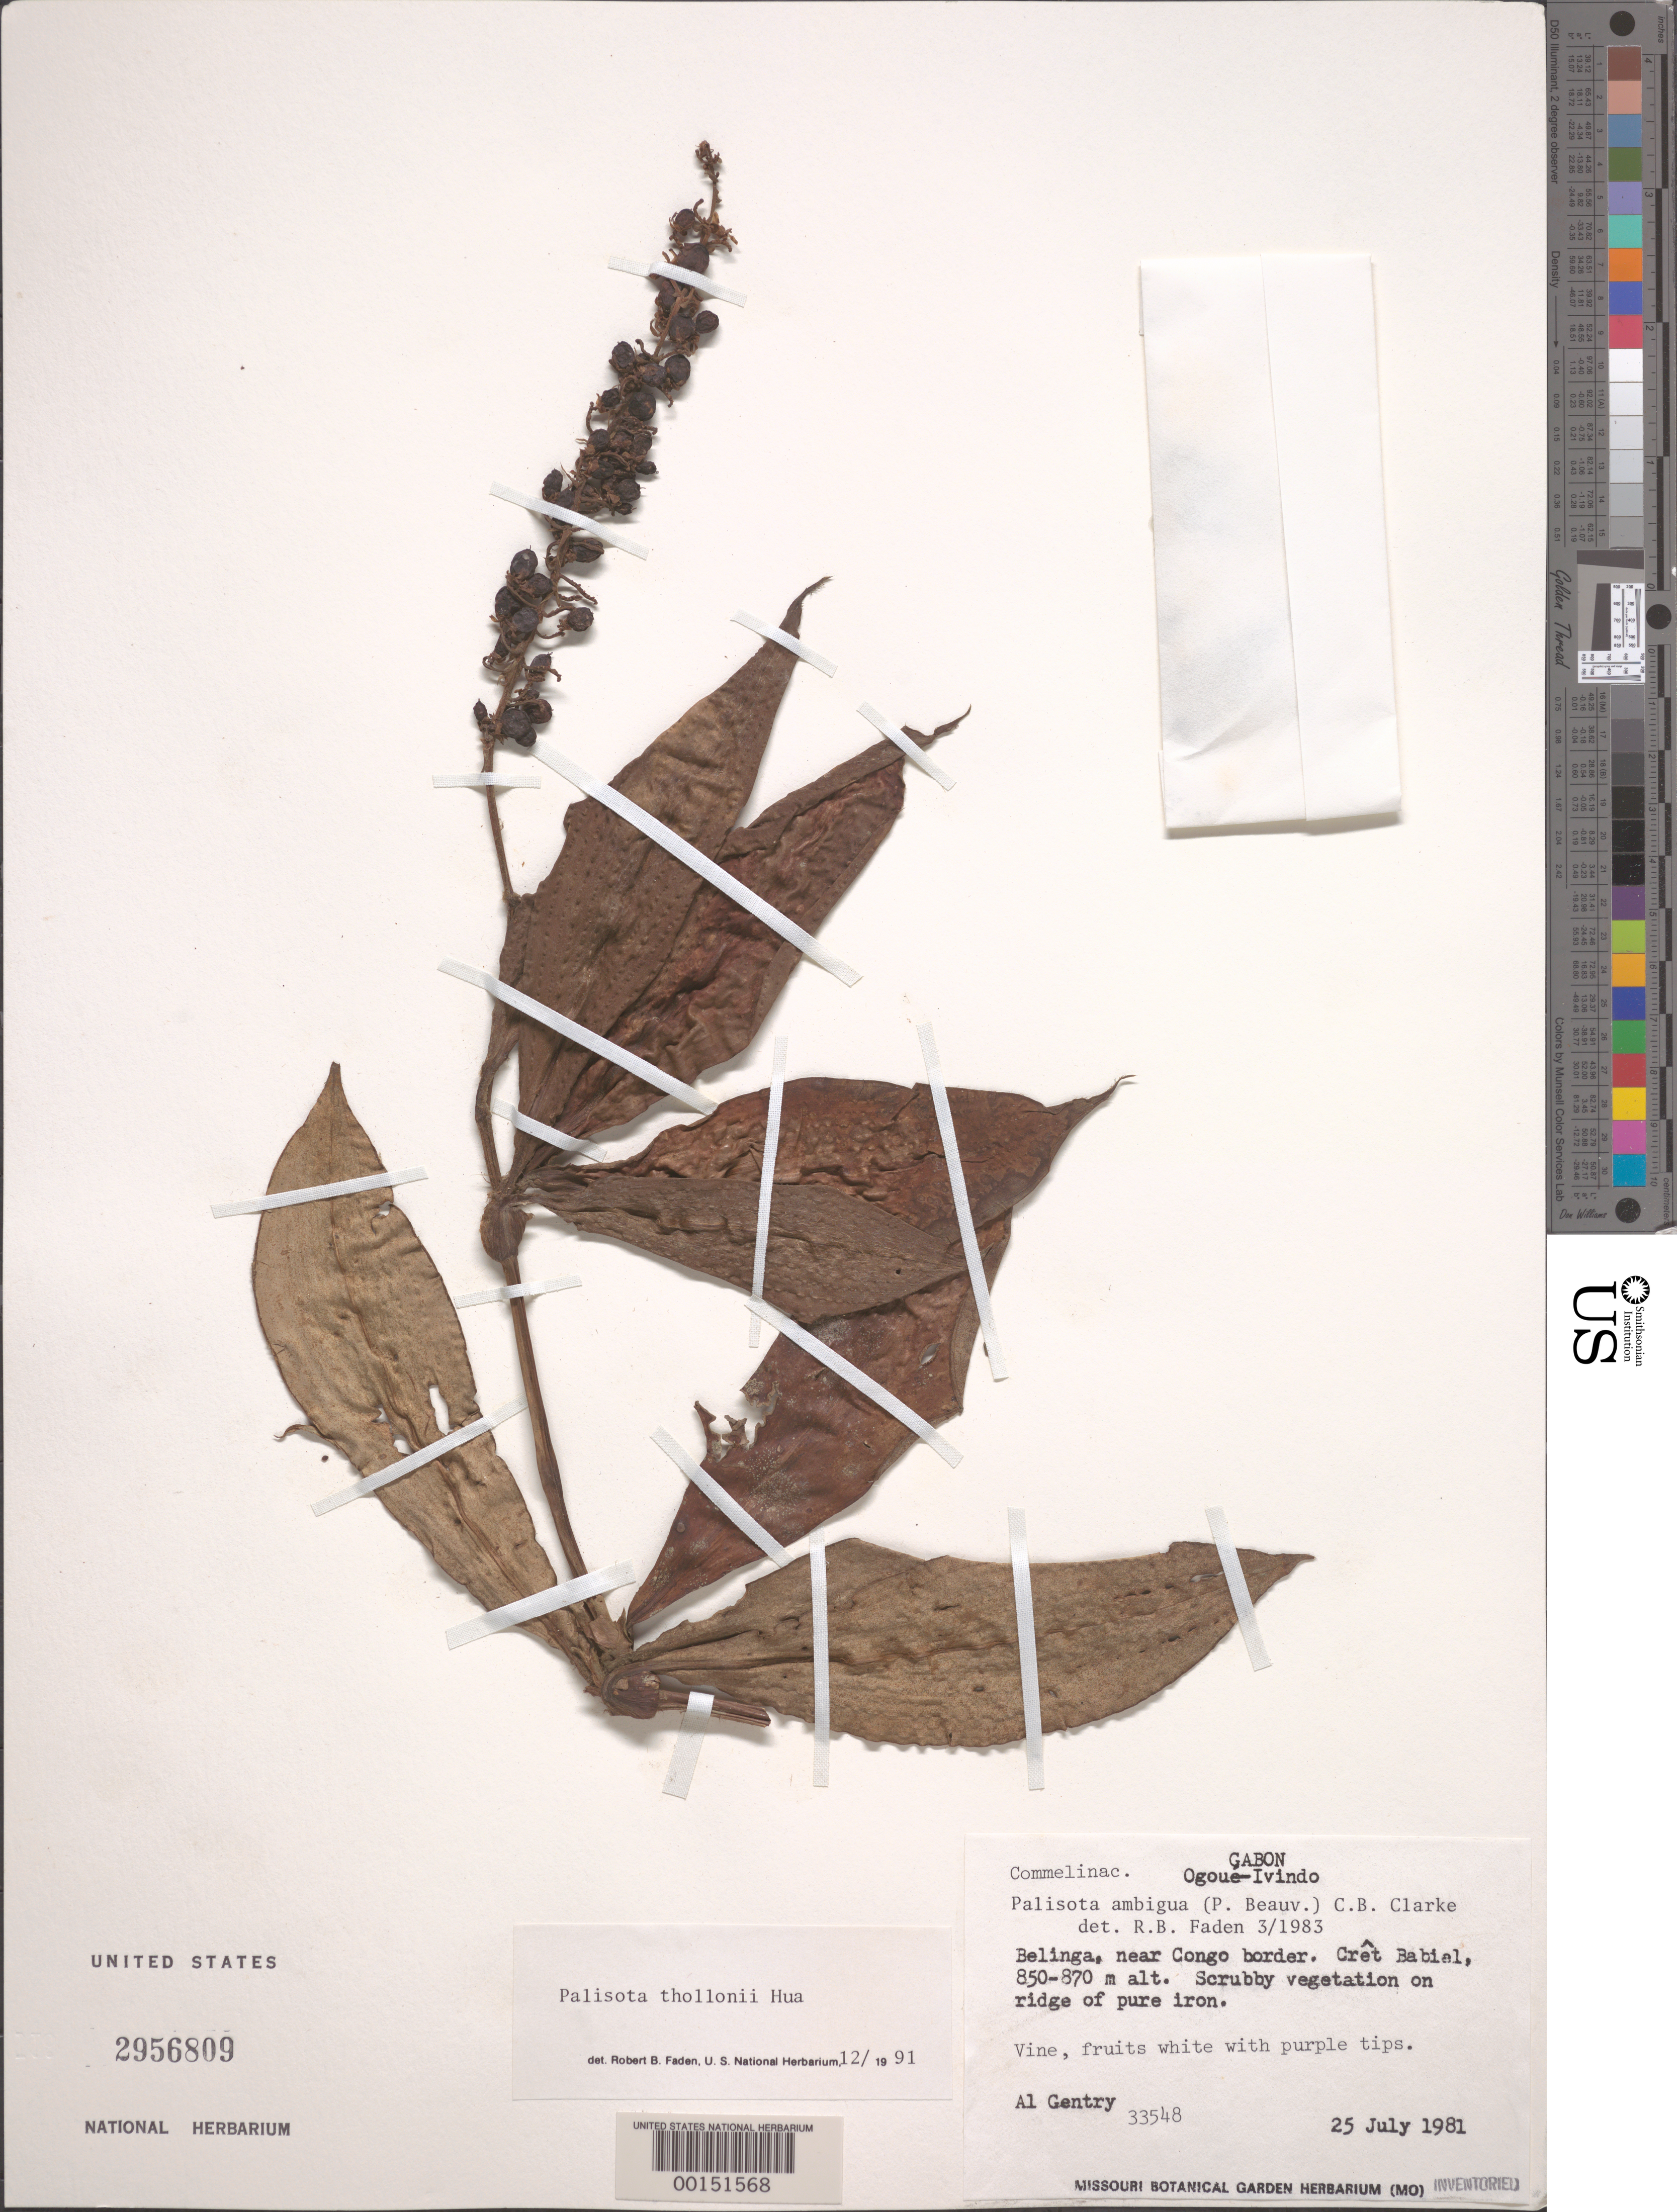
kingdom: Plantae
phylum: Tracheophyta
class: Liliopsida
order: Commelinales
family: Commelinaceae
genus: Palisota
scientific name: Palisota thollonii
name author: Hua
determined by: Faden, Robert B., (US), Smithsonian Institution - National Museum of Natural History (UNITED STATES)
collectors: A. H. Gentry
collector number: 33548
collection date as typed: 25 Jul 1981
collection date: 1981-07-25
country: Gabon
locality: Belinga, near Congo border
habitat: Scrubby vegatation on ridge of pure iron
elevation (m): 850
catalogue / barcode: US 2956809